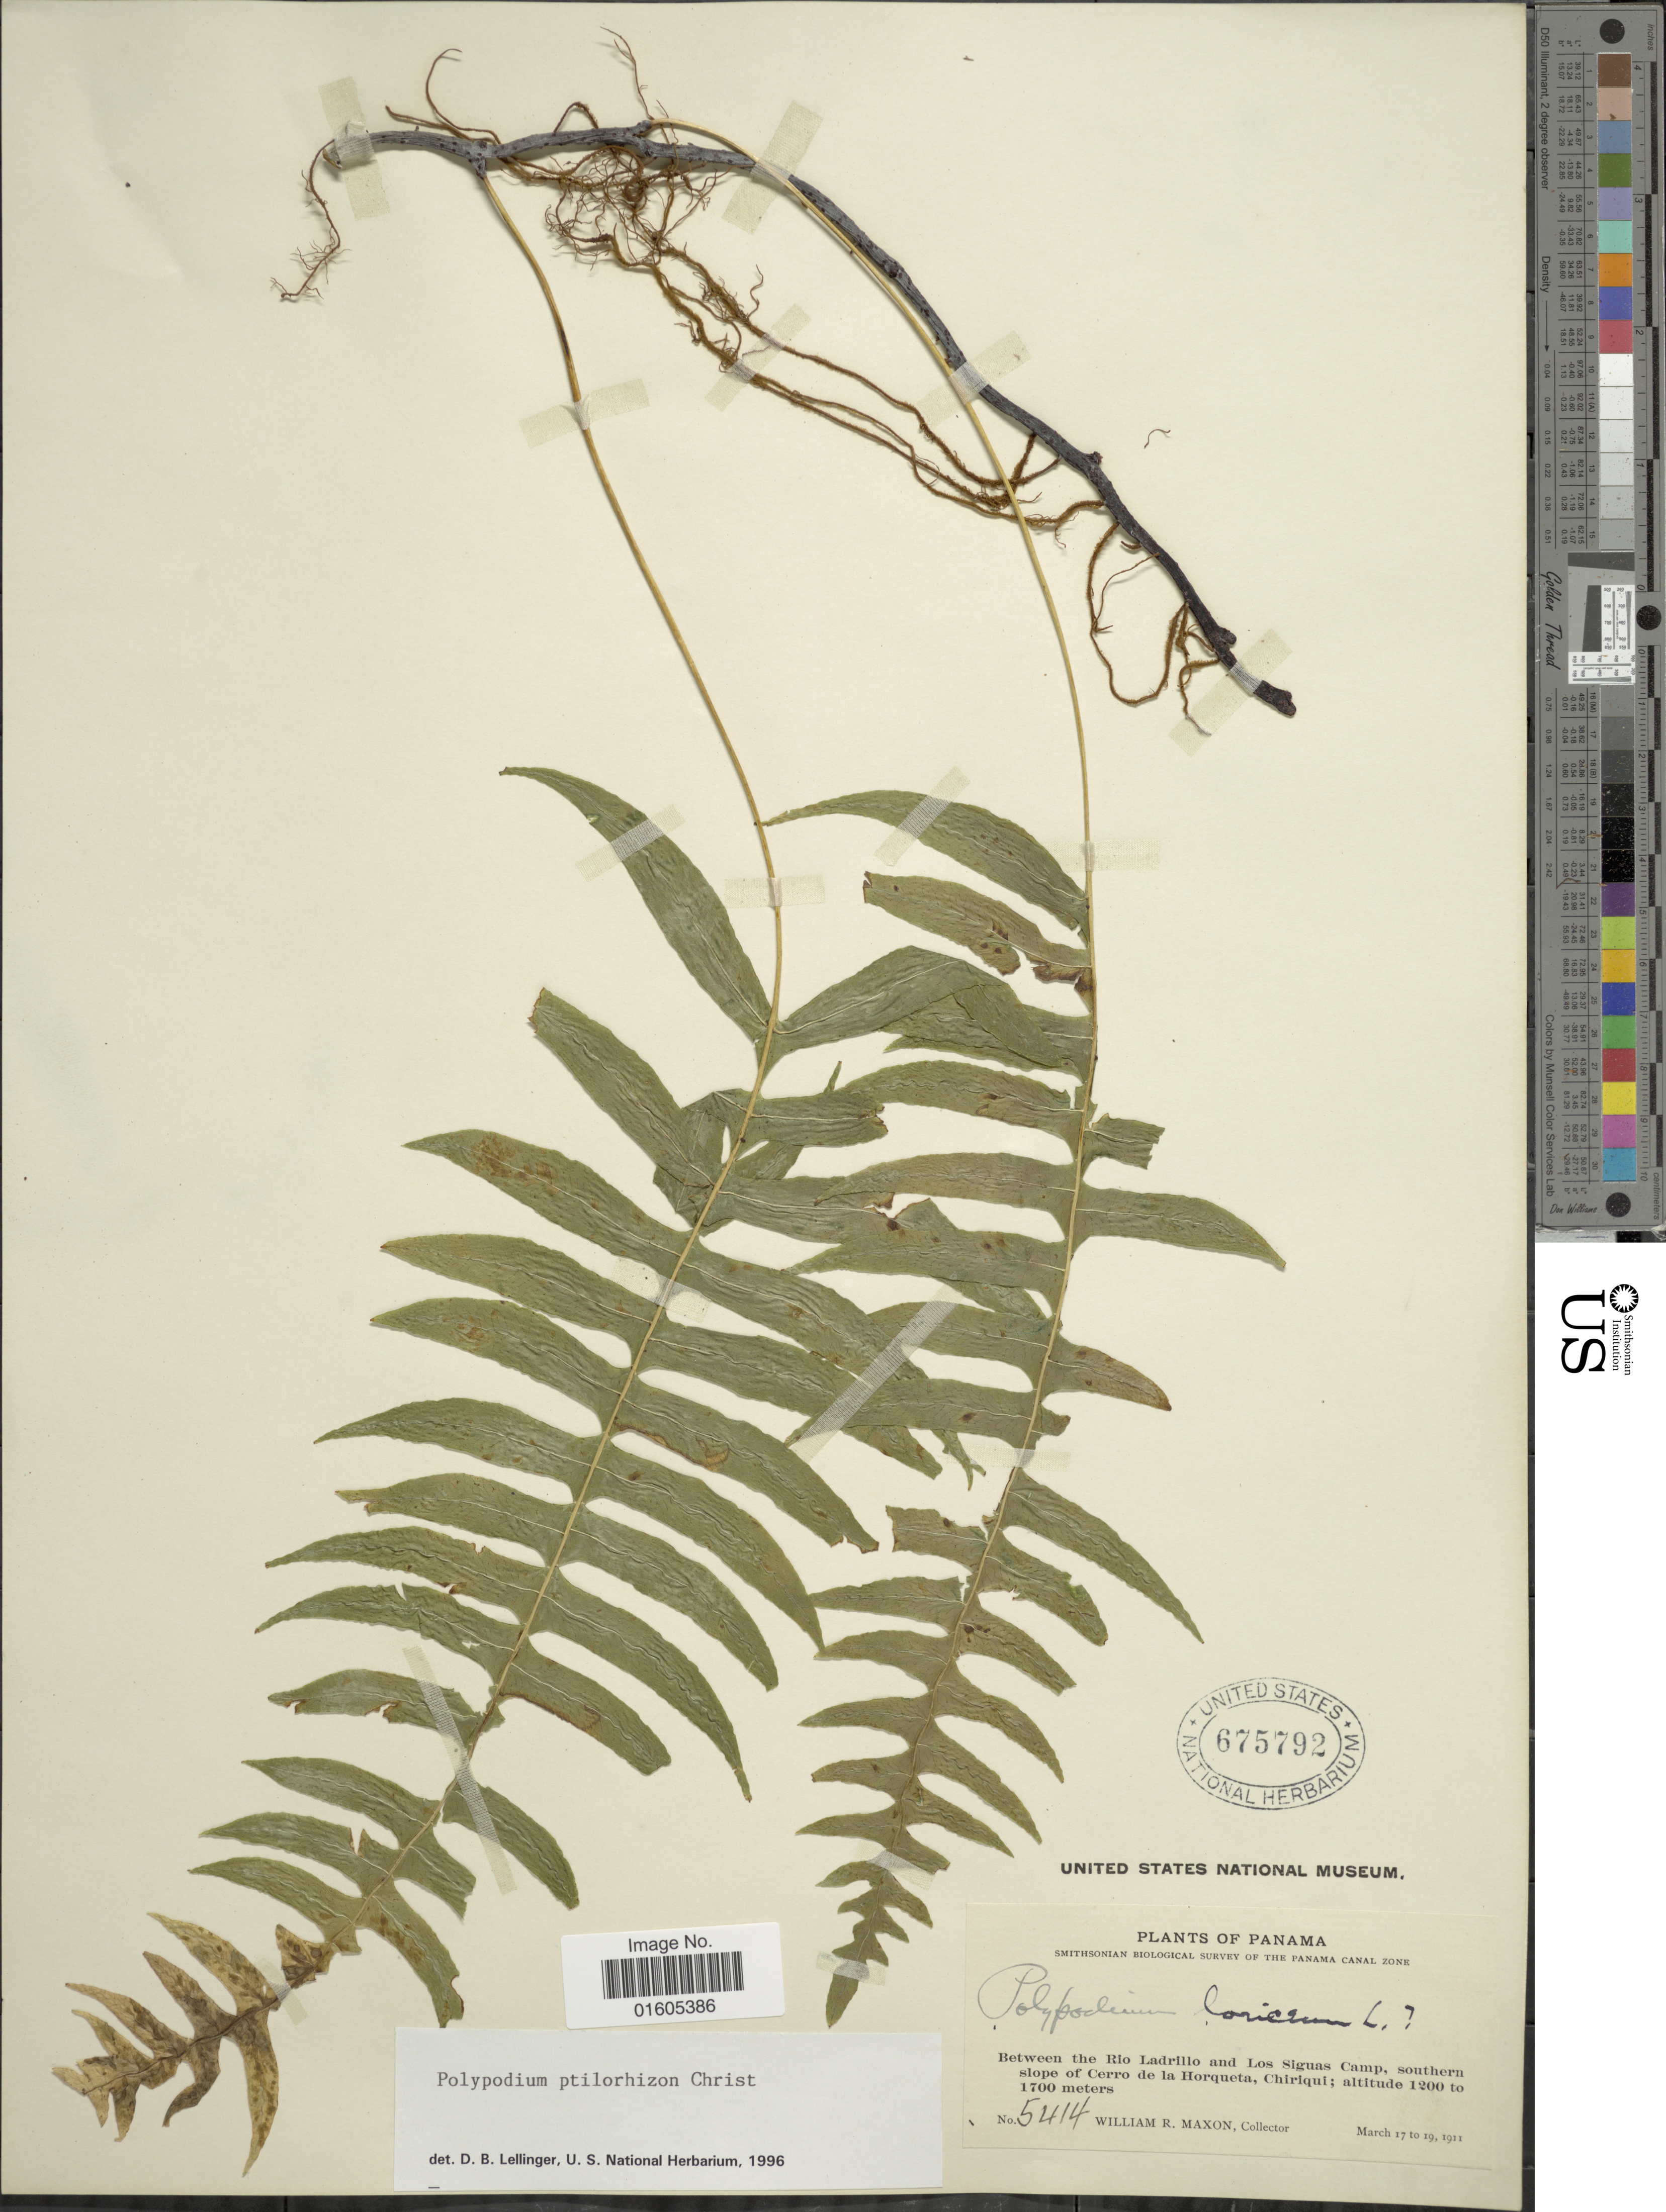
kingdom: Plantae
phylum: Tracheophyta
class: Polypodiopsida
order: Polypodiales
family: Polypodiaceae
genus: Serpocaulon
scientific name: Serpocaulon ptilorhizon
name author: (Christ) A.R. Sm.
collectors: W. R. Maxon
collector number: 5414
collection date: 1911-03-17/1911-03-19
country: Panama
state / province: Chiriqui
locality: Between the Rio Ladrillo and Los Siguas Camp, southern slope of Cerro de la Horqueta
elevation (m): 1200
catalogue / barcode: US 675792